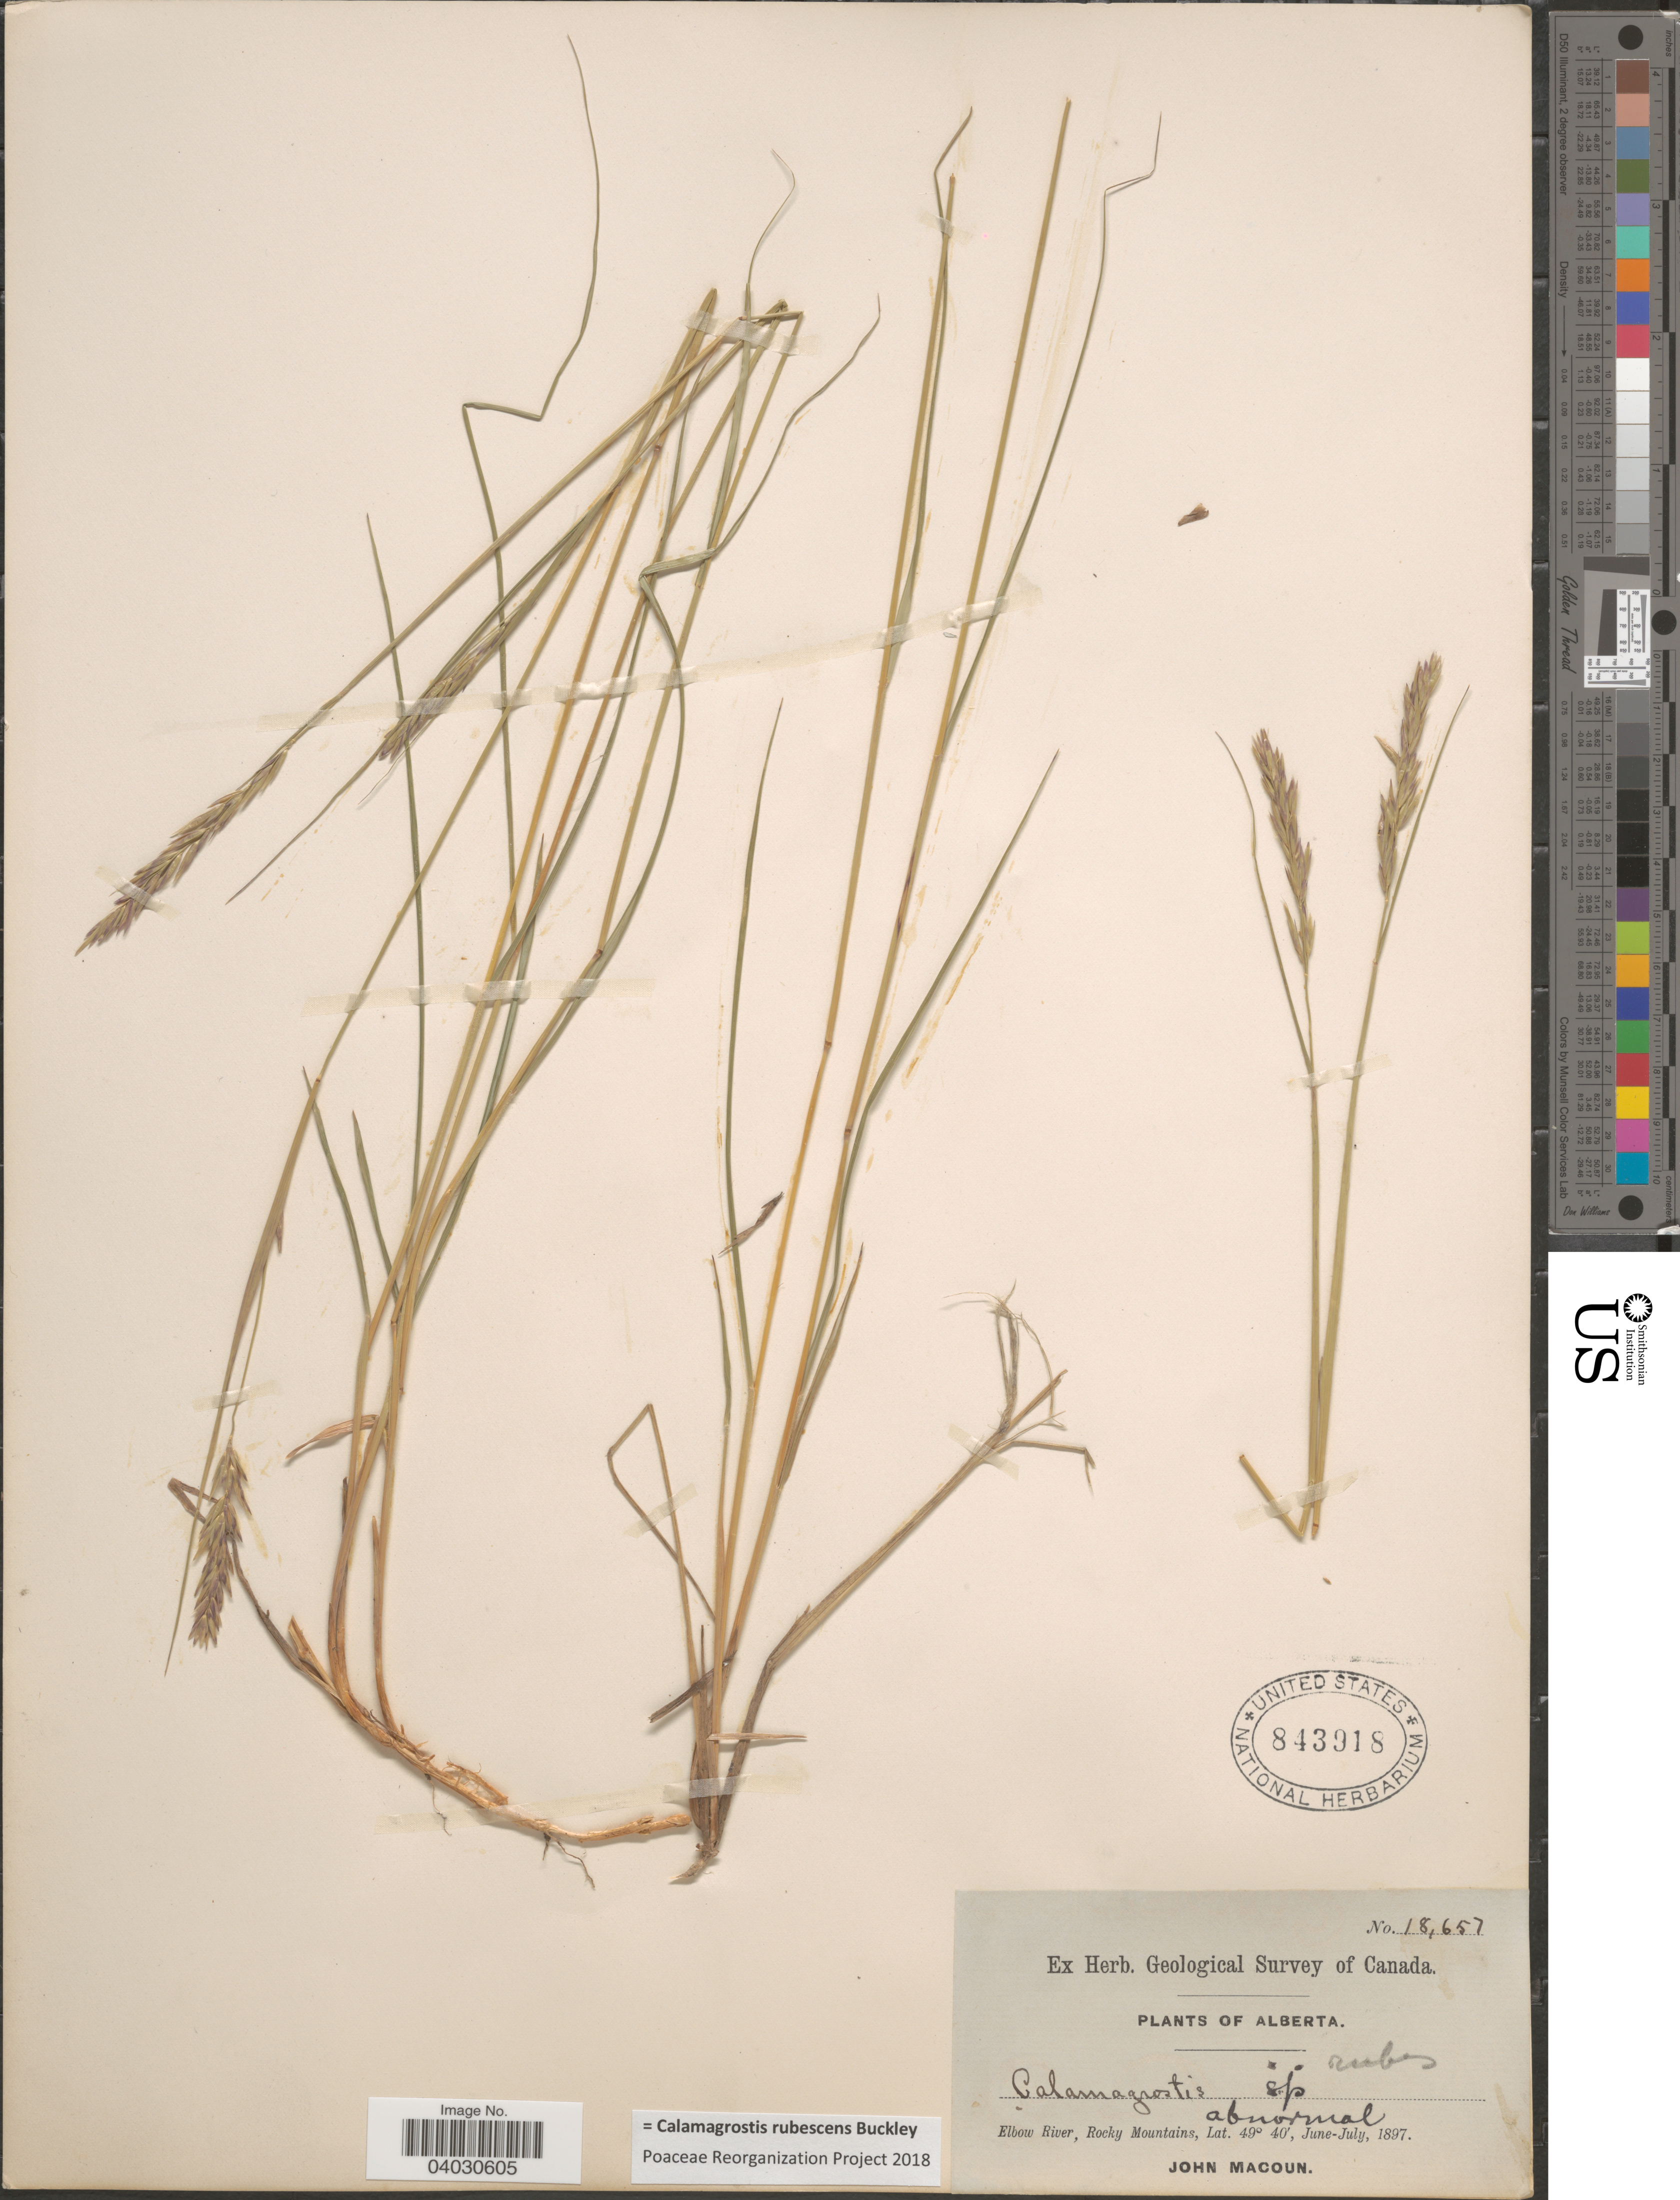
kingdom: Plantae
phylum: Tracheophyta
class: Liliopsida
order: Poales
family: Poaceae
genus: Calamagrostis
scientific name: Calamagrostis rubescens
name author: Buckley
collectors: J. Macoun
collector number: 18657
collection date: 1897-06/1897-07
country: Canada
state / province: Alberta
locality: Elbow River, Rocky Mountains.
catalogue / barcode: US 843918